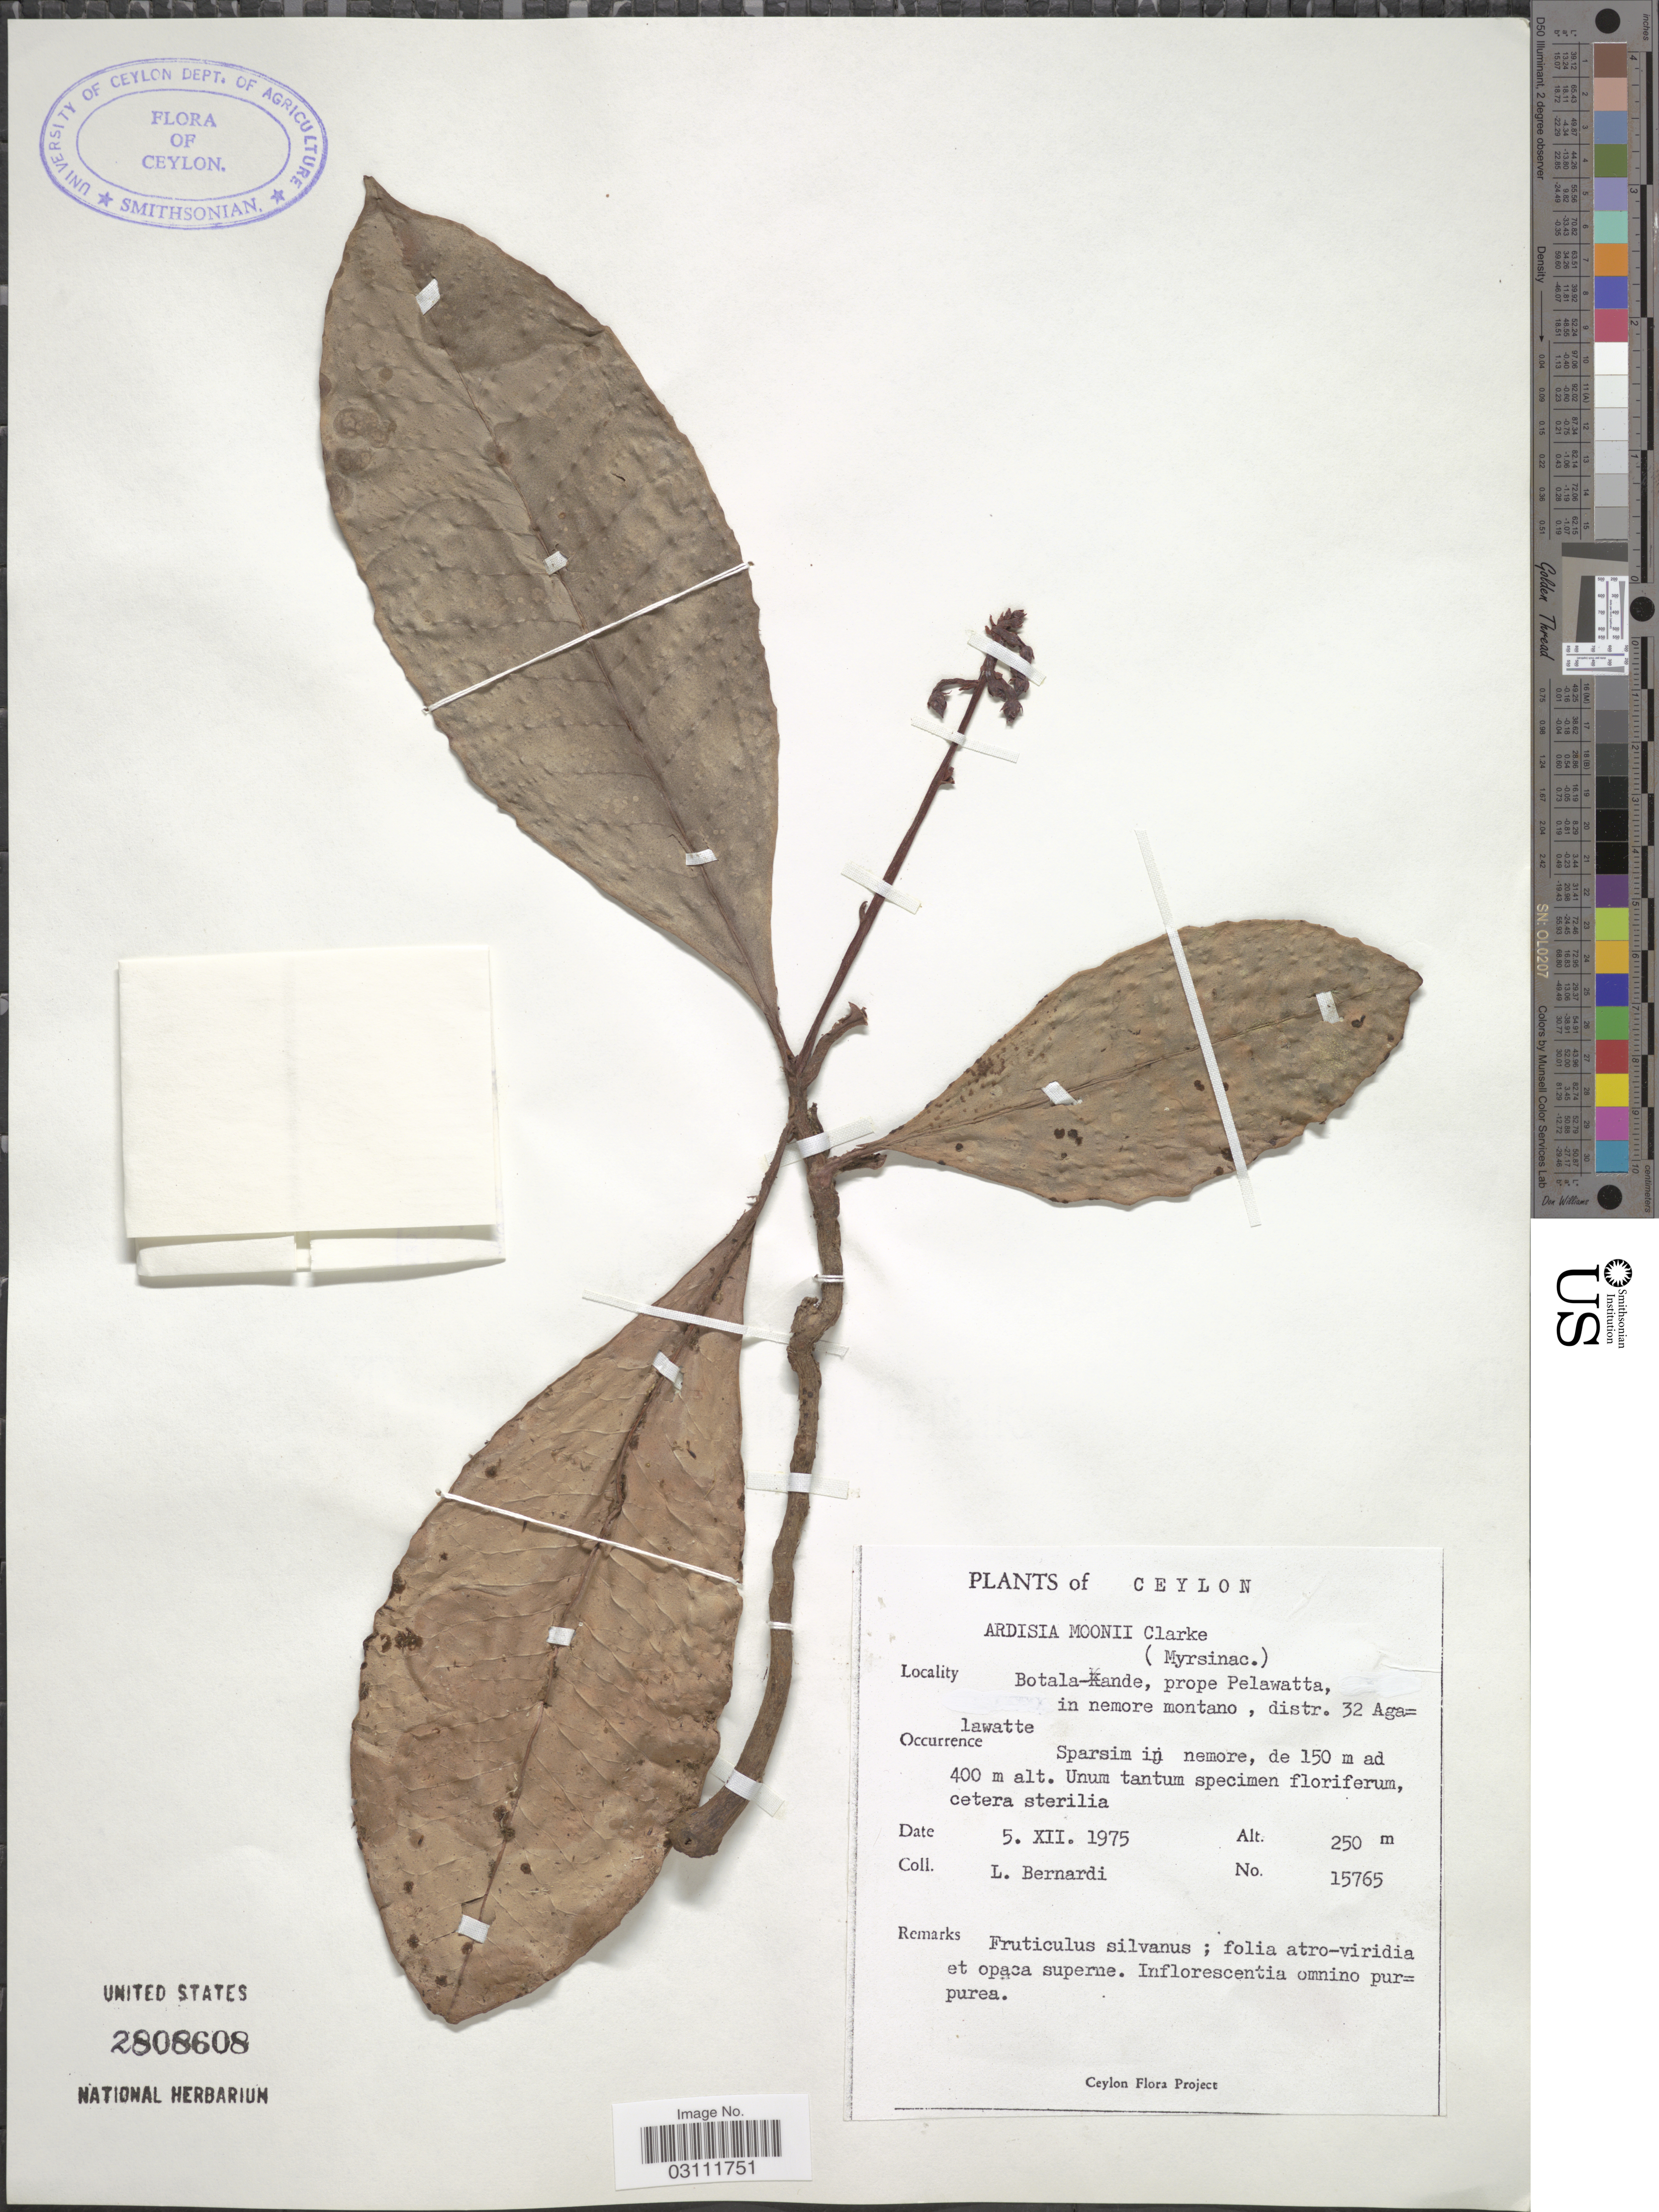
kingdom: Plantae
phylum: Tracheophyta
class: Magnoliopsida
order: Ericales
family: Primulaceae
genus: Ardisia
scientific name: Ardisia moonii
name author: C.B. Clarke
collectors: L. Bernardi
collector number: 15765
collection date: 1975-12-05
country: Sri Lanka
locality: Ceylon, Botala-Kande, prope Pelawatta, in nemore montano, distr. 32 Agalawatte.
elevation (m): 250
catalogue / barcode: US 2808608